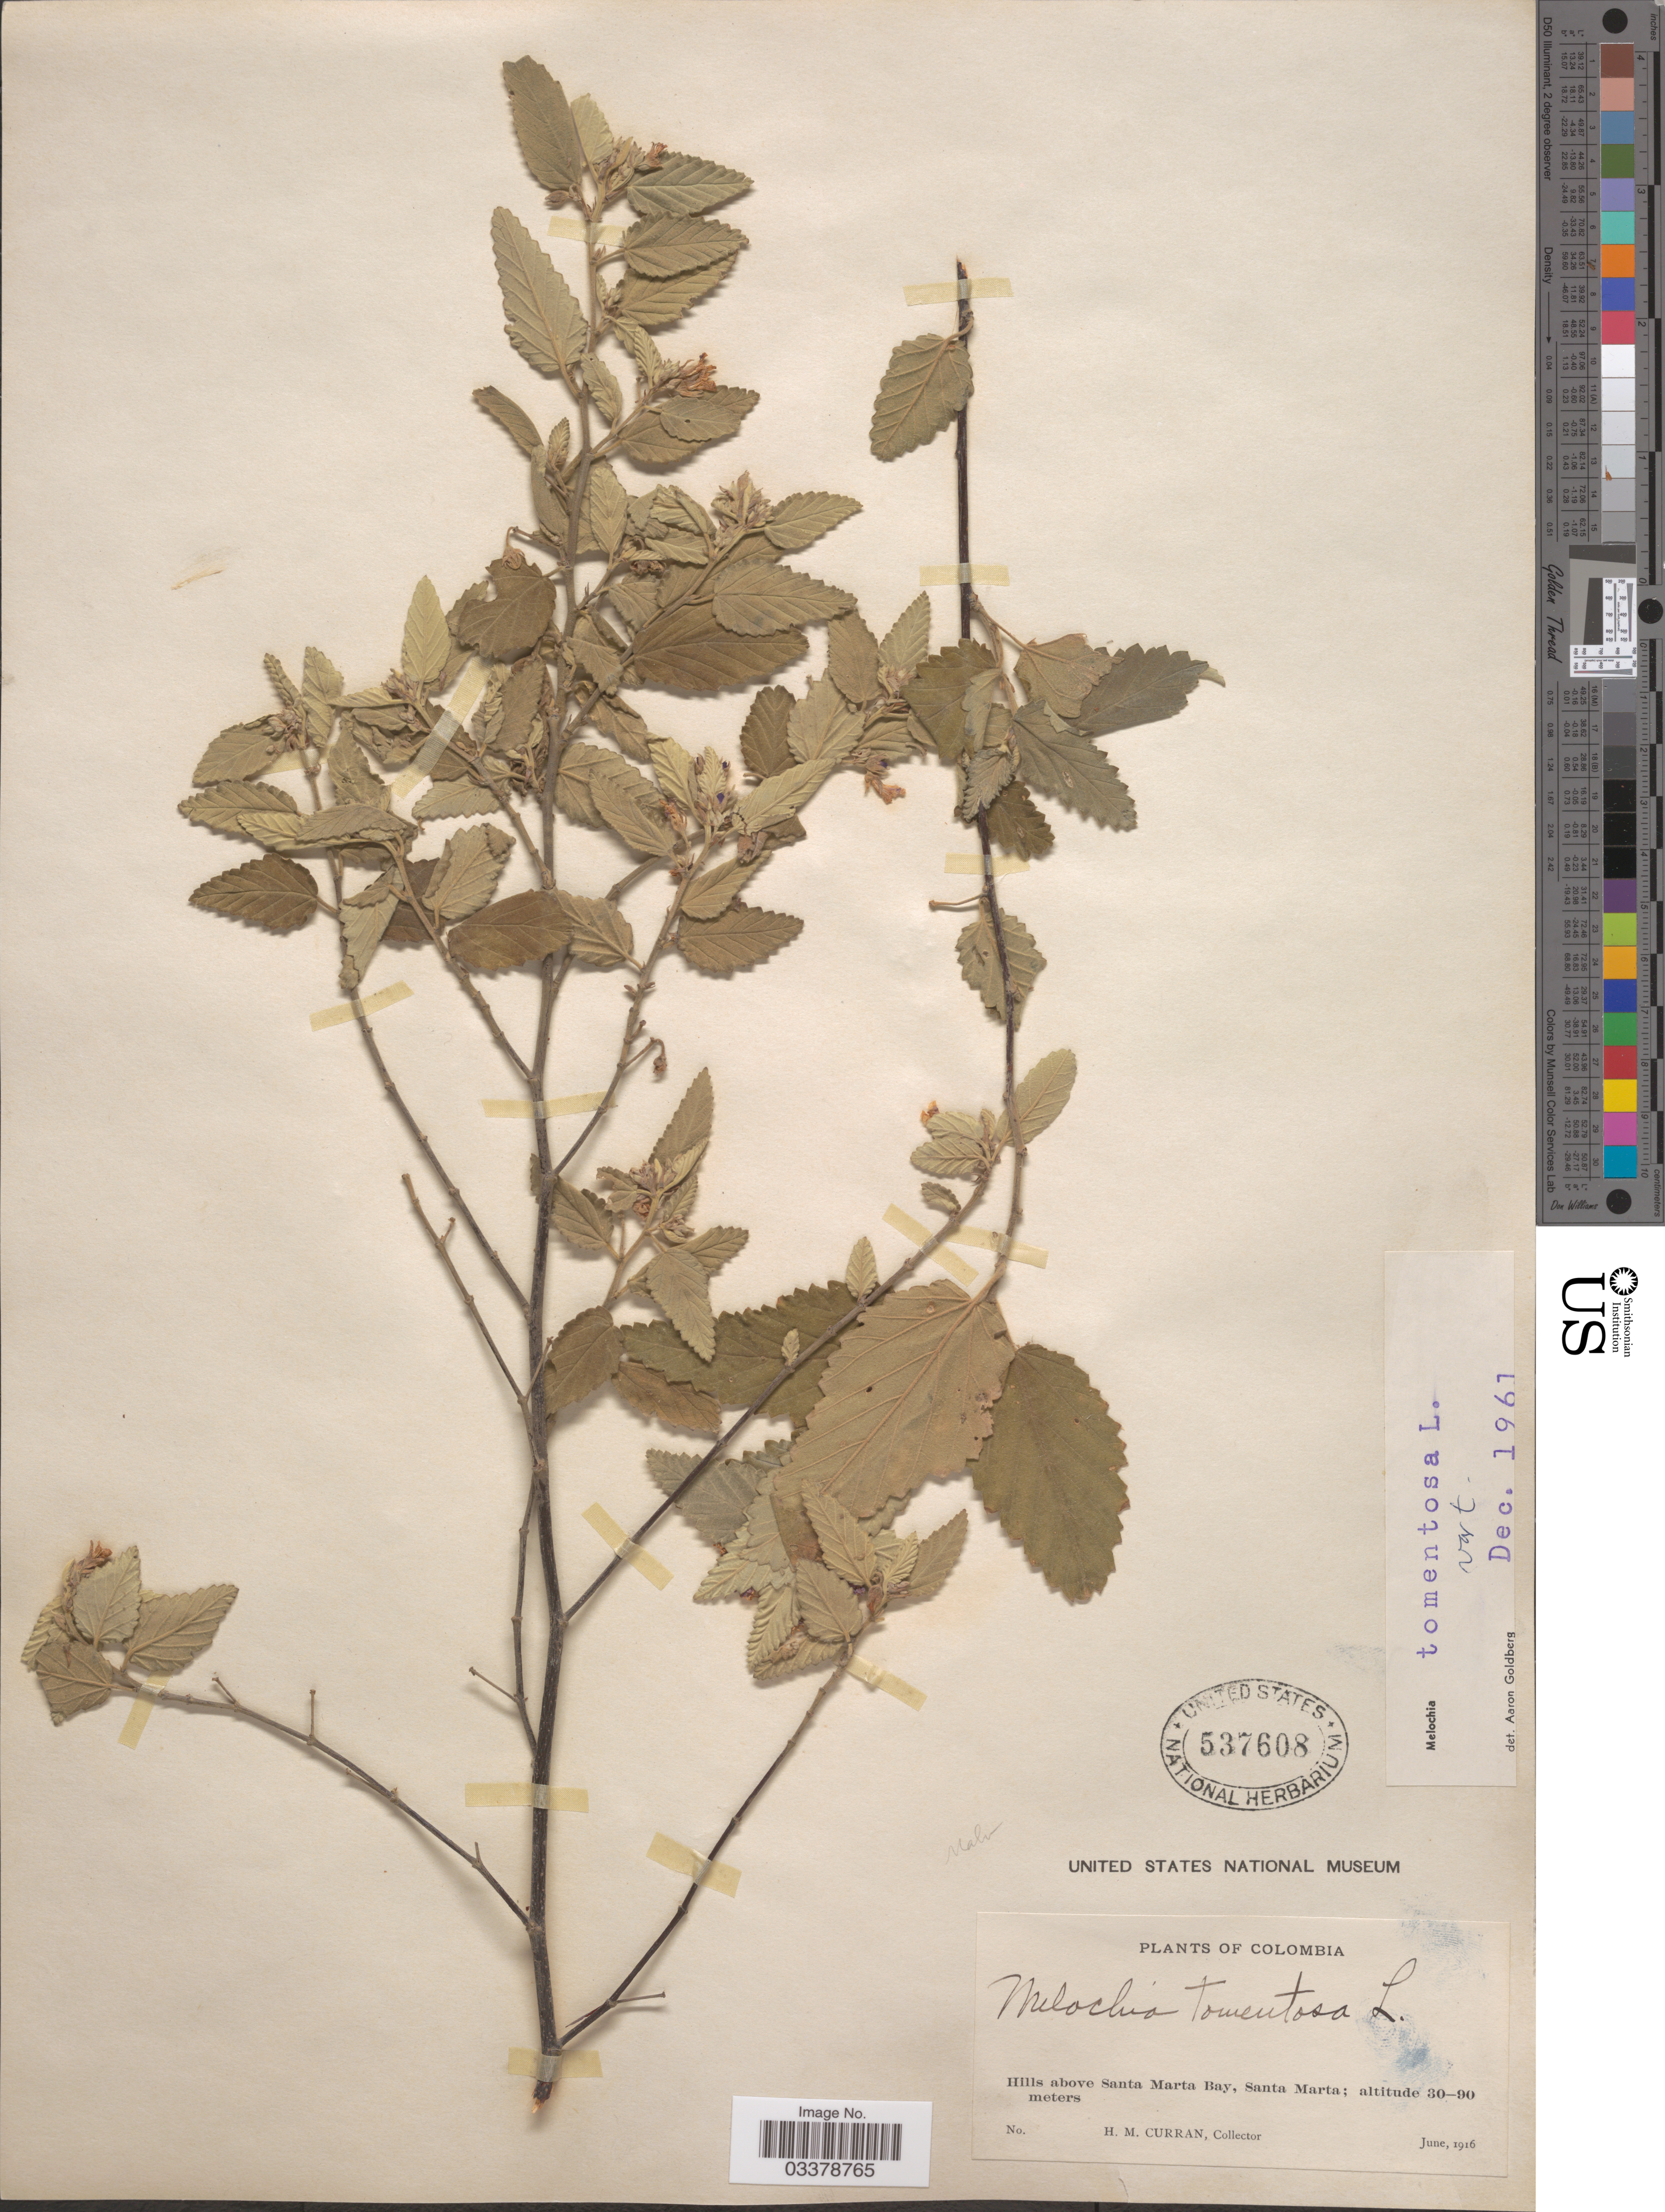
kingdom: Plantae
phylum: Tracheophyta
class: Magnoliopsida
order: Malvales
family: Malvaceae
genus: Melochia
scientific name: Melochia tomentosa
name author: L.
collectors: H. M. Curran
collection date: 1916-06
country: Colombia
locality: Hills above Santa Marta Bay, Santa Marta.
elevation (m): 30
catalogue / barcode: US 537608